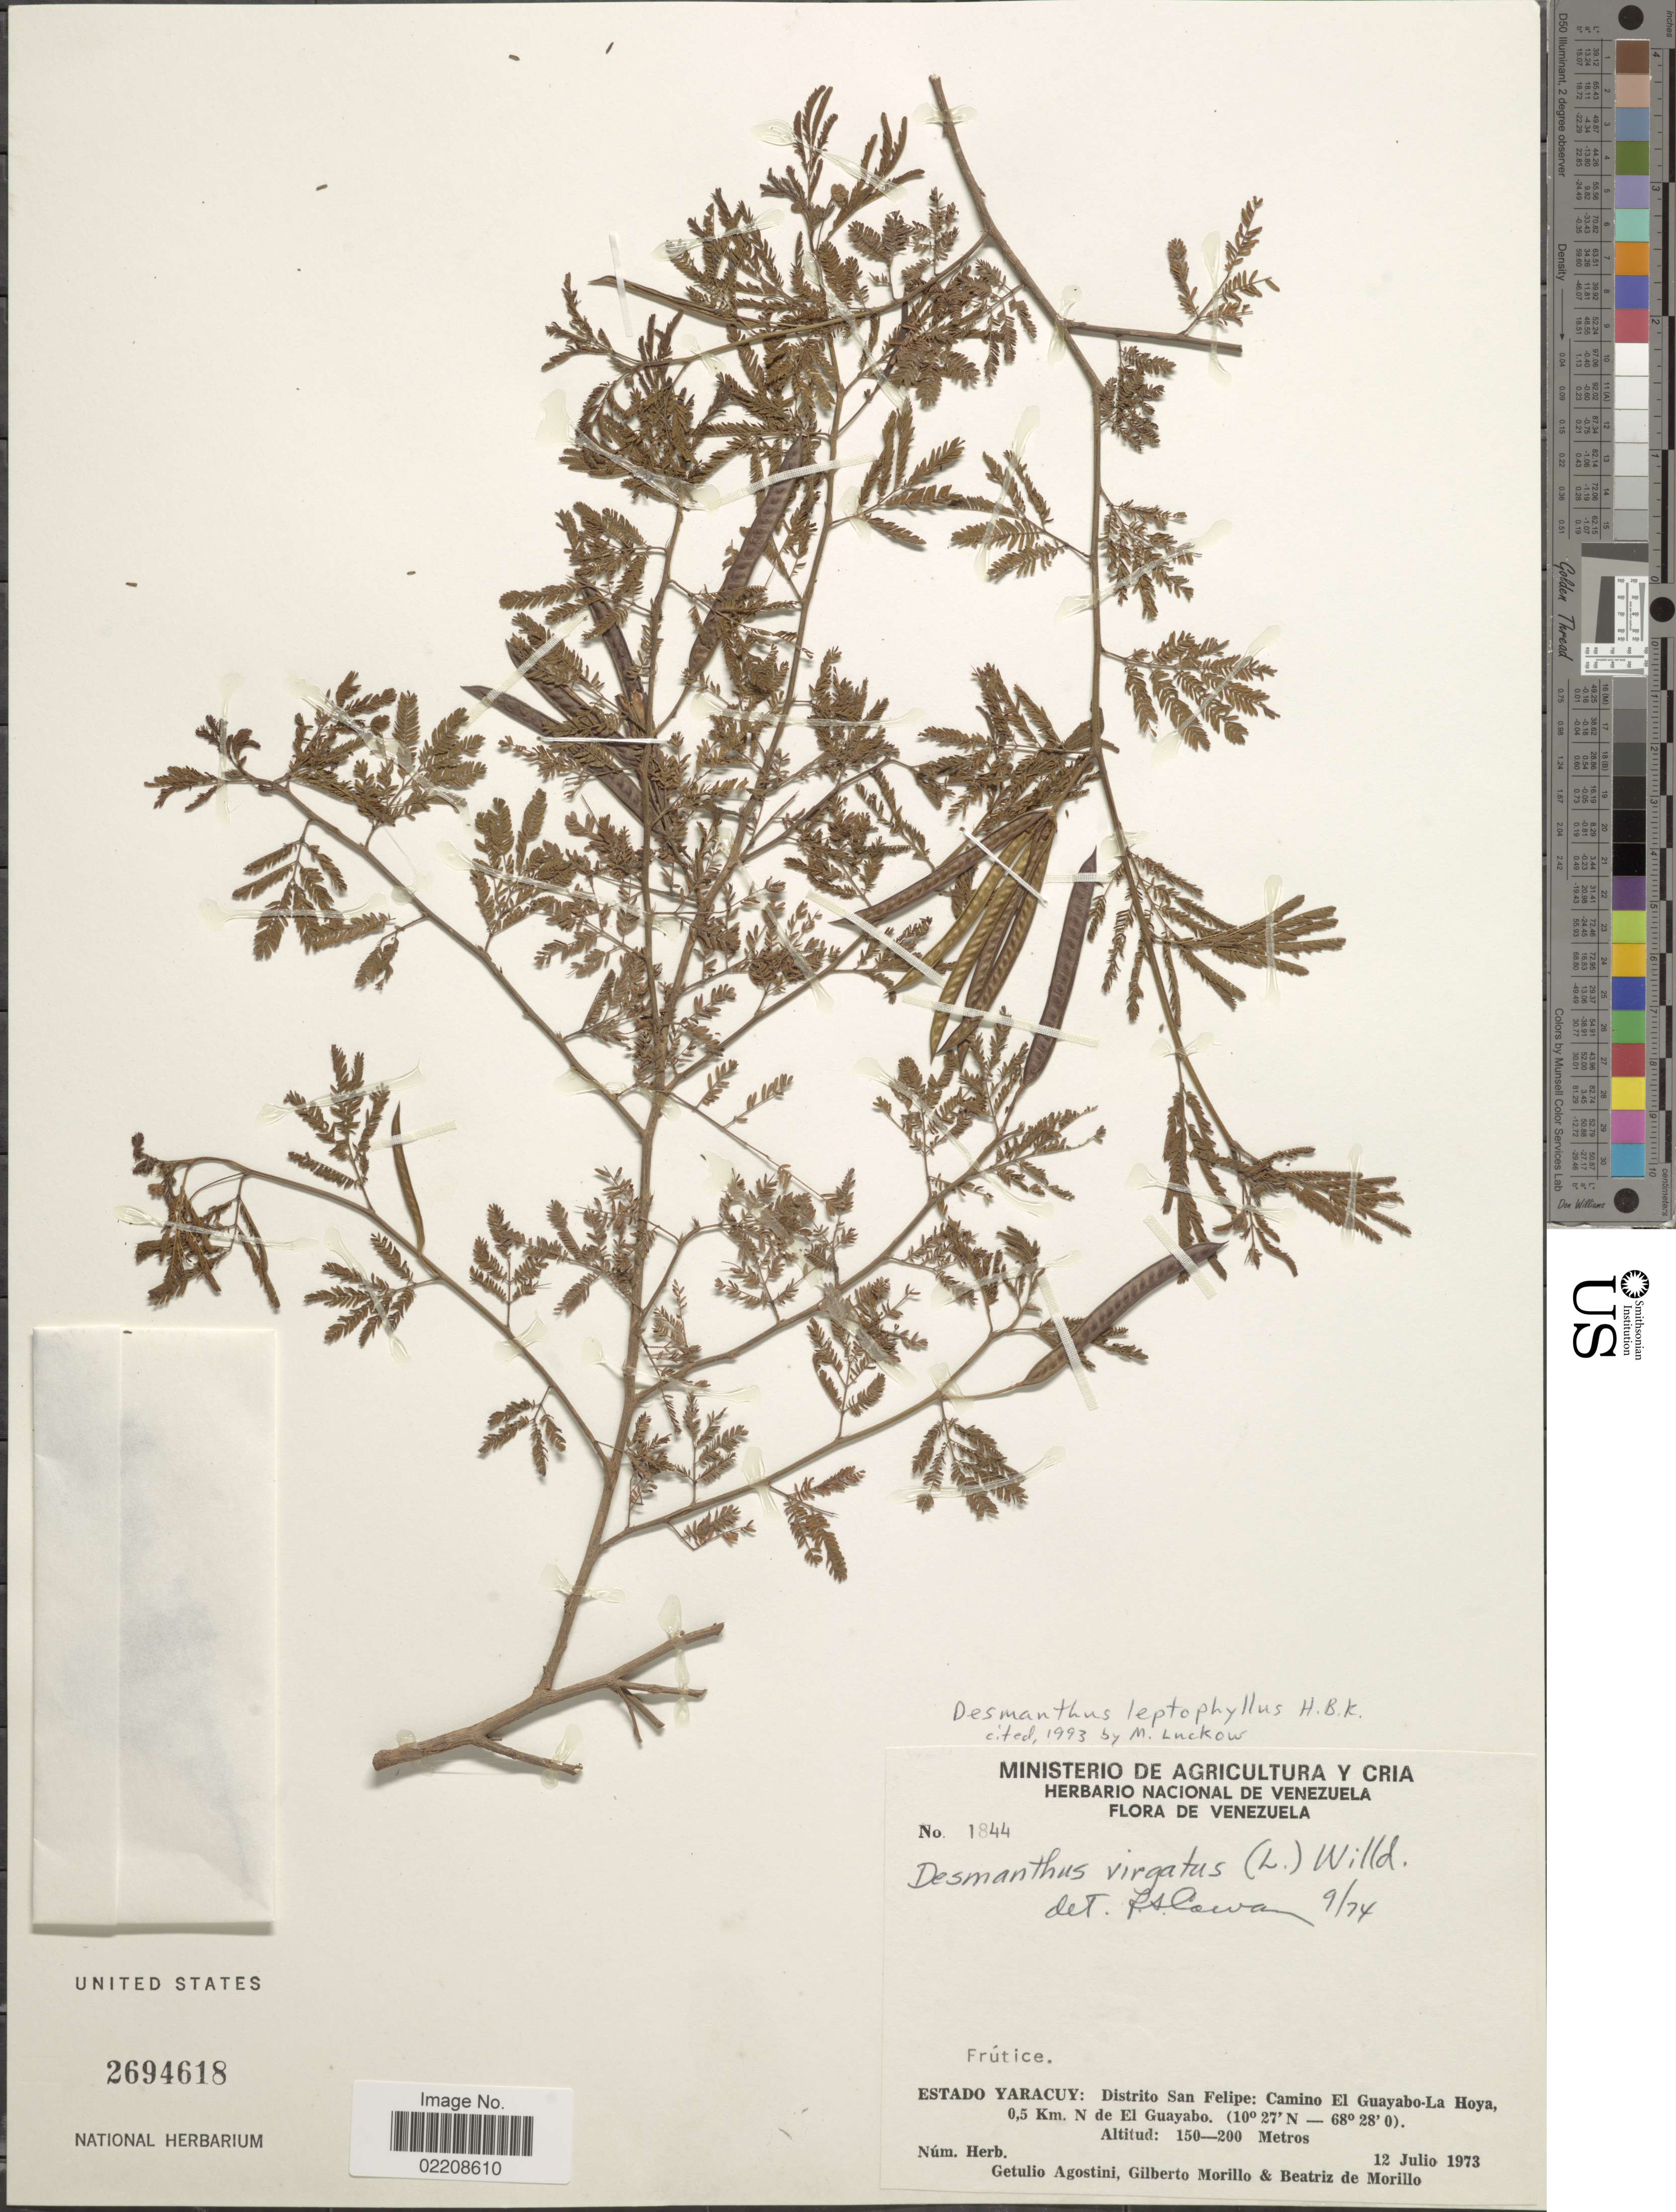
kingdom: Plantae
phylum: Tracheophyta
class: Magnoliopsida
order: Fabales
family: Fabaceae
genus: Desmanthus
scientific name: Desmanthus leptophyllus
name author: Kunth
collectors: G. Agostini, G. N. Morillo & B. Morillo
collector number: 1844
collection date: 1973-07-12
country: Venezuela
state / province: Yaracuy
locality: Estado Yaracuy: Distrito San Felipe: Camino El Guayabo-La Hoya, 0,5 Km. N de El Guayabo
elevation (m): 150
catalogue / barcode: US 2694618